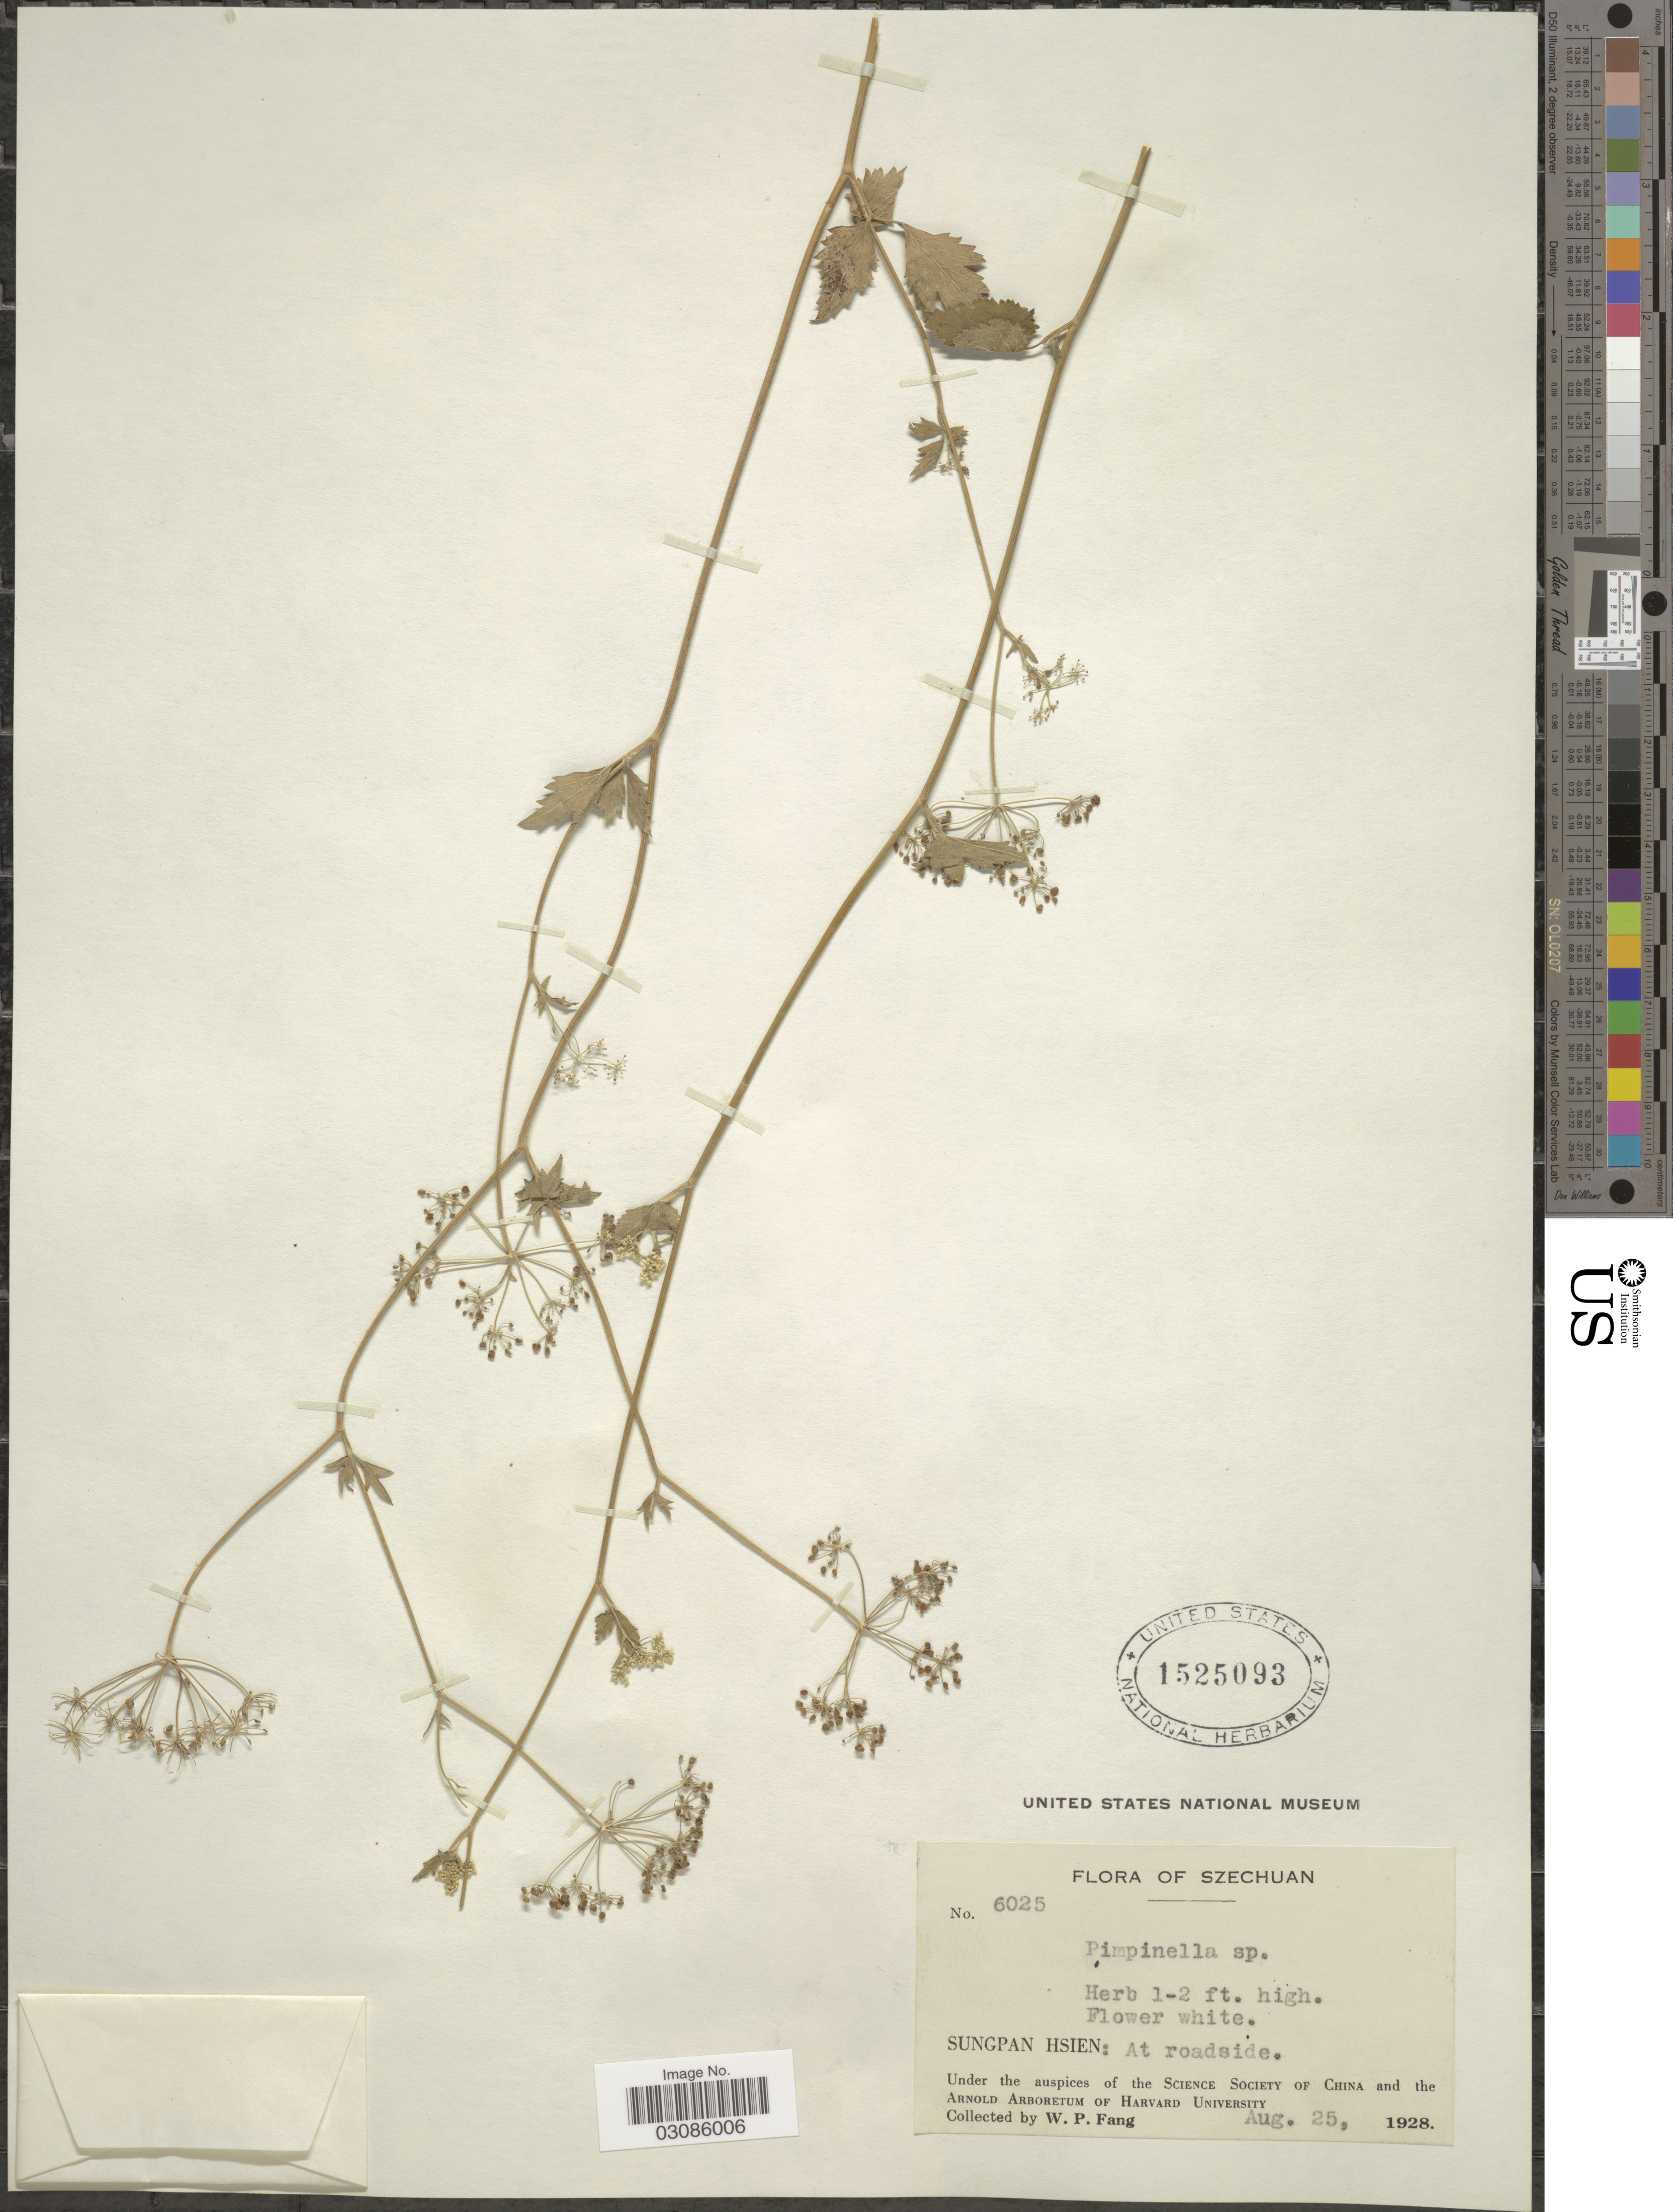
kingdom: Plantae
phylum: Tracheophyta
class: Magnoliopsida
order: Apiales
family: Apiaceae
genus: Pimpinella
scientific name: Pimpinella sp.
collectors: W. P. Fang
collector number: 6025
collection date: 1928-08-25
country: China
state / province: Sichuan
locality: Szechuan, Sungpan Hsien: At roadside.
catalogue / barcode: US 1525093